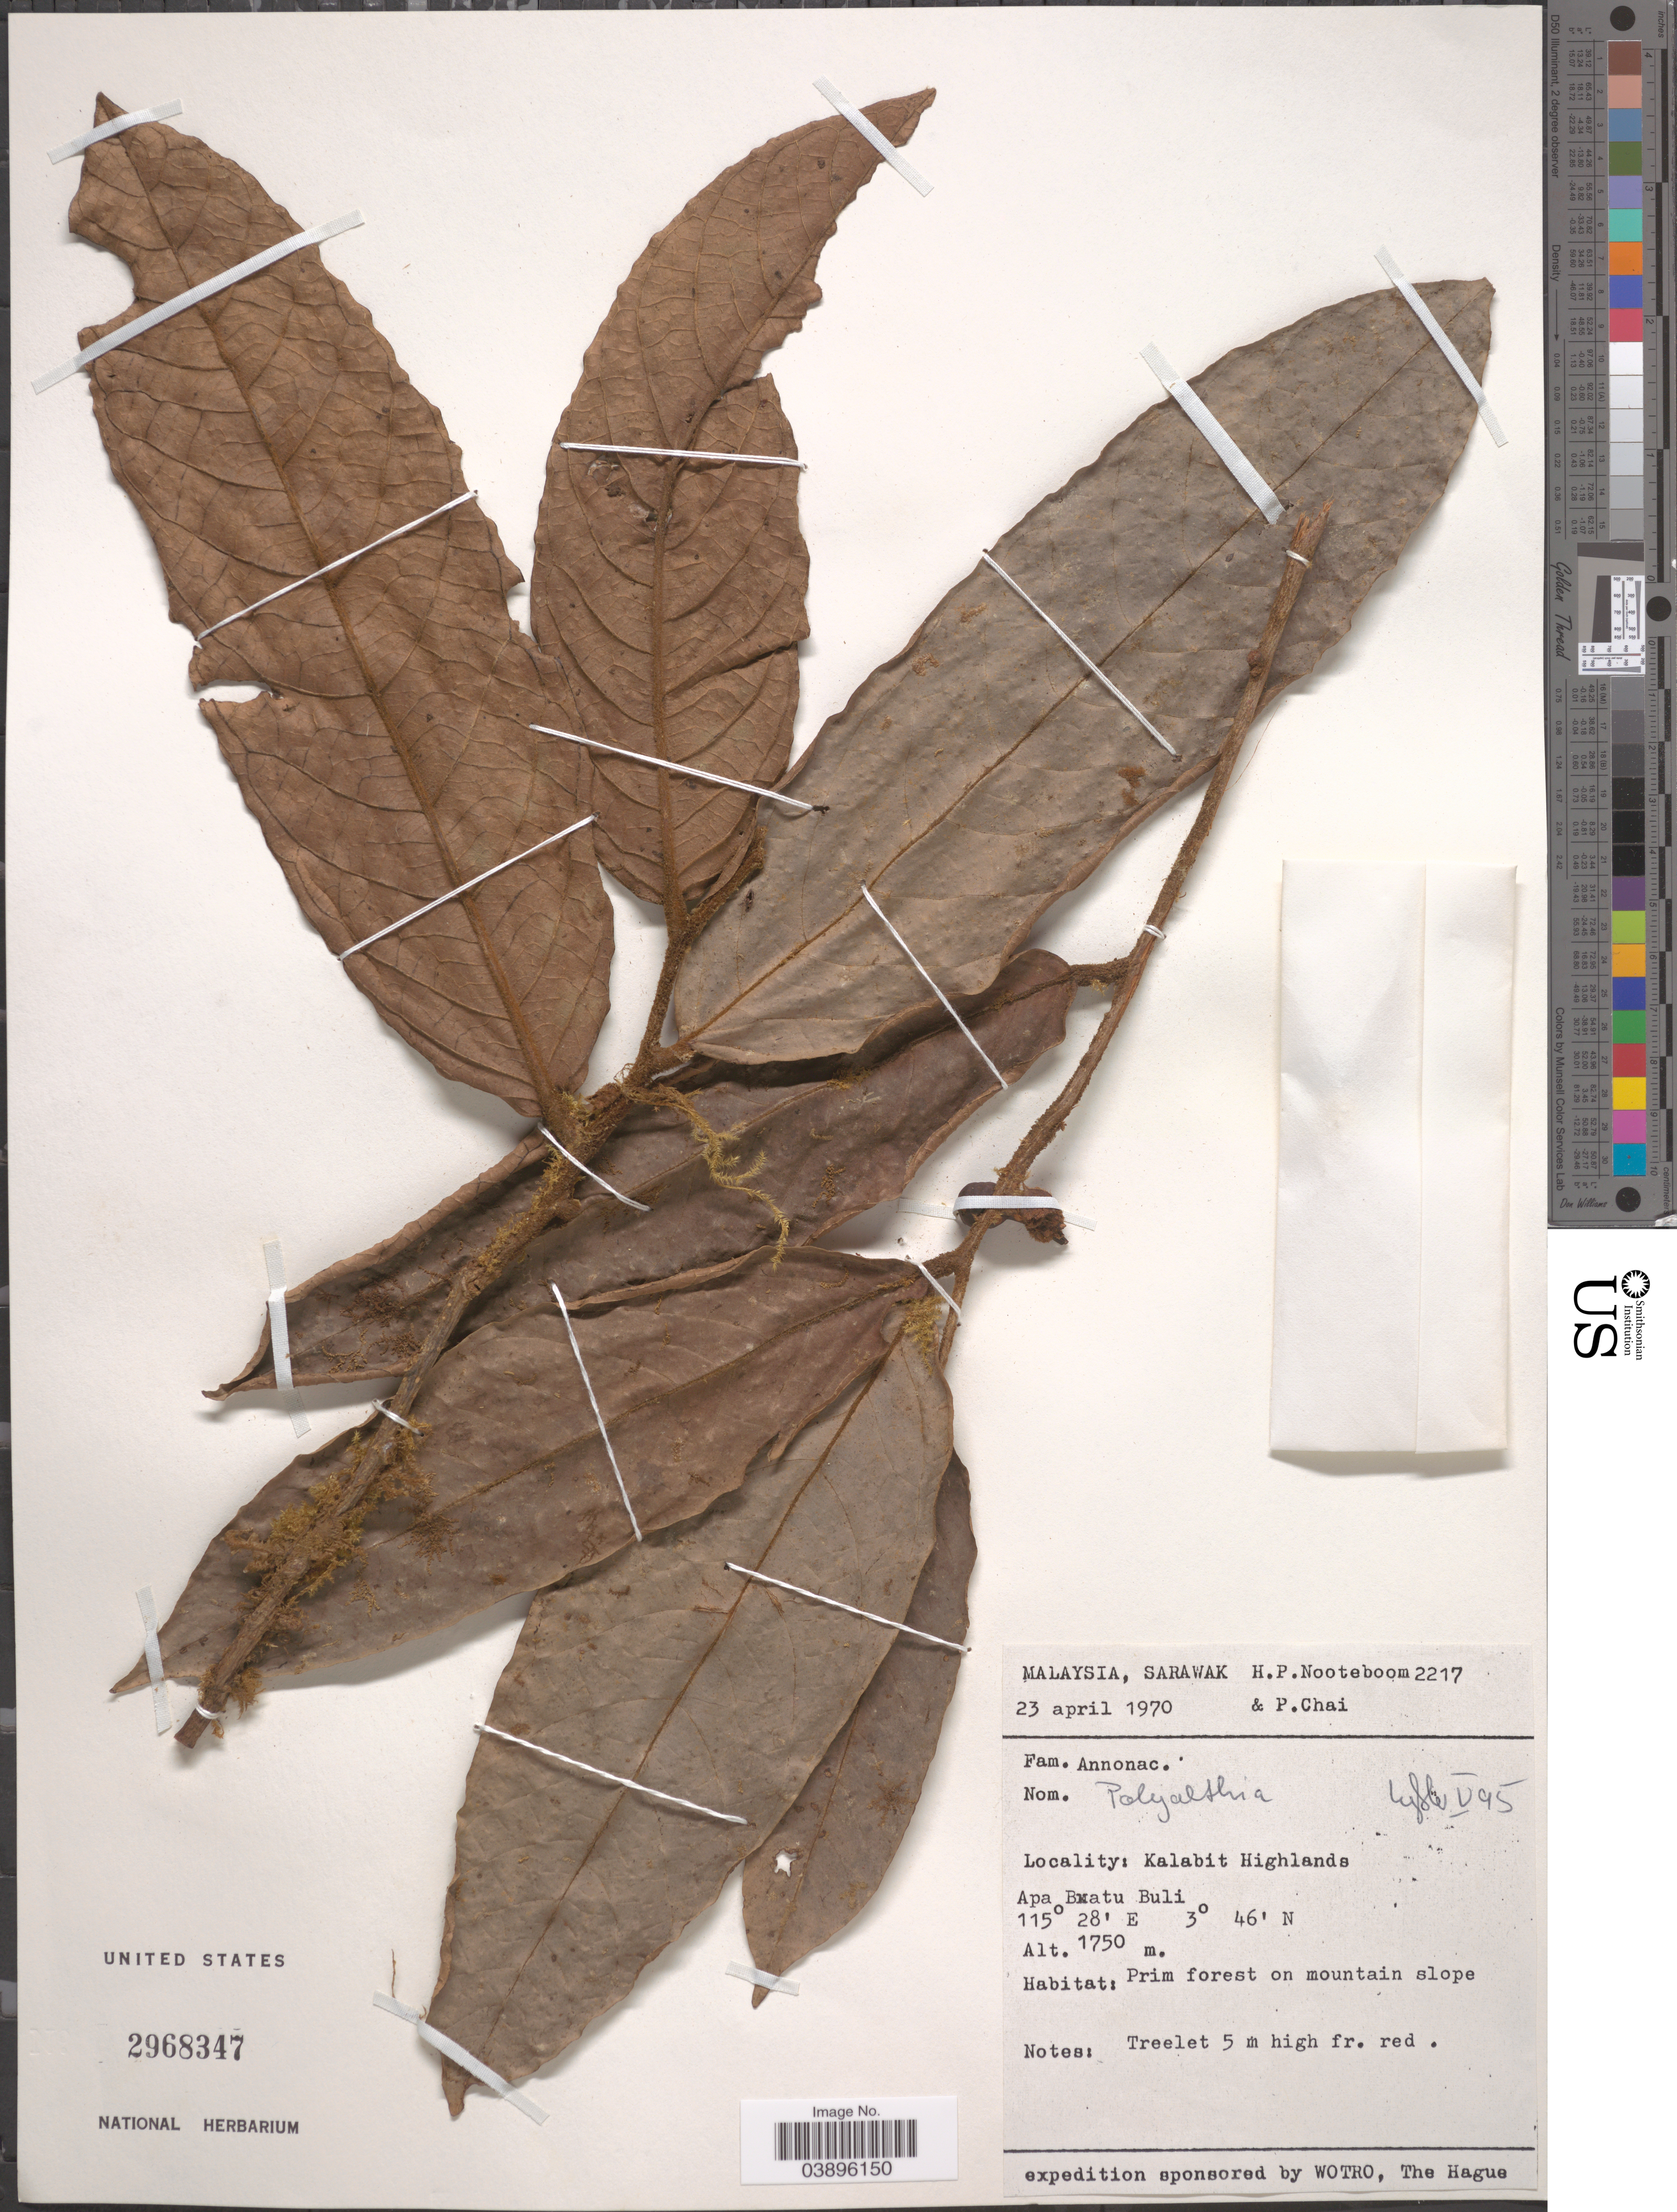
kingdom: Plantae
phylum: Tracheophyta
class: Magnoliopsida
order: Magnoliales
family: Annonaceae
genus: Polyalthia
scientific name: Polyalthia sp.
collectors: H. P. Nooteboom & P. Chai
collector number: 2217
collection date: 1970-04-23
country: Malaysia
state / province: Sarawak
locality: Kalabit Highlands. Apa Batu Buli.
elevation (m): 1750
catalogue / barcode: US 2968347